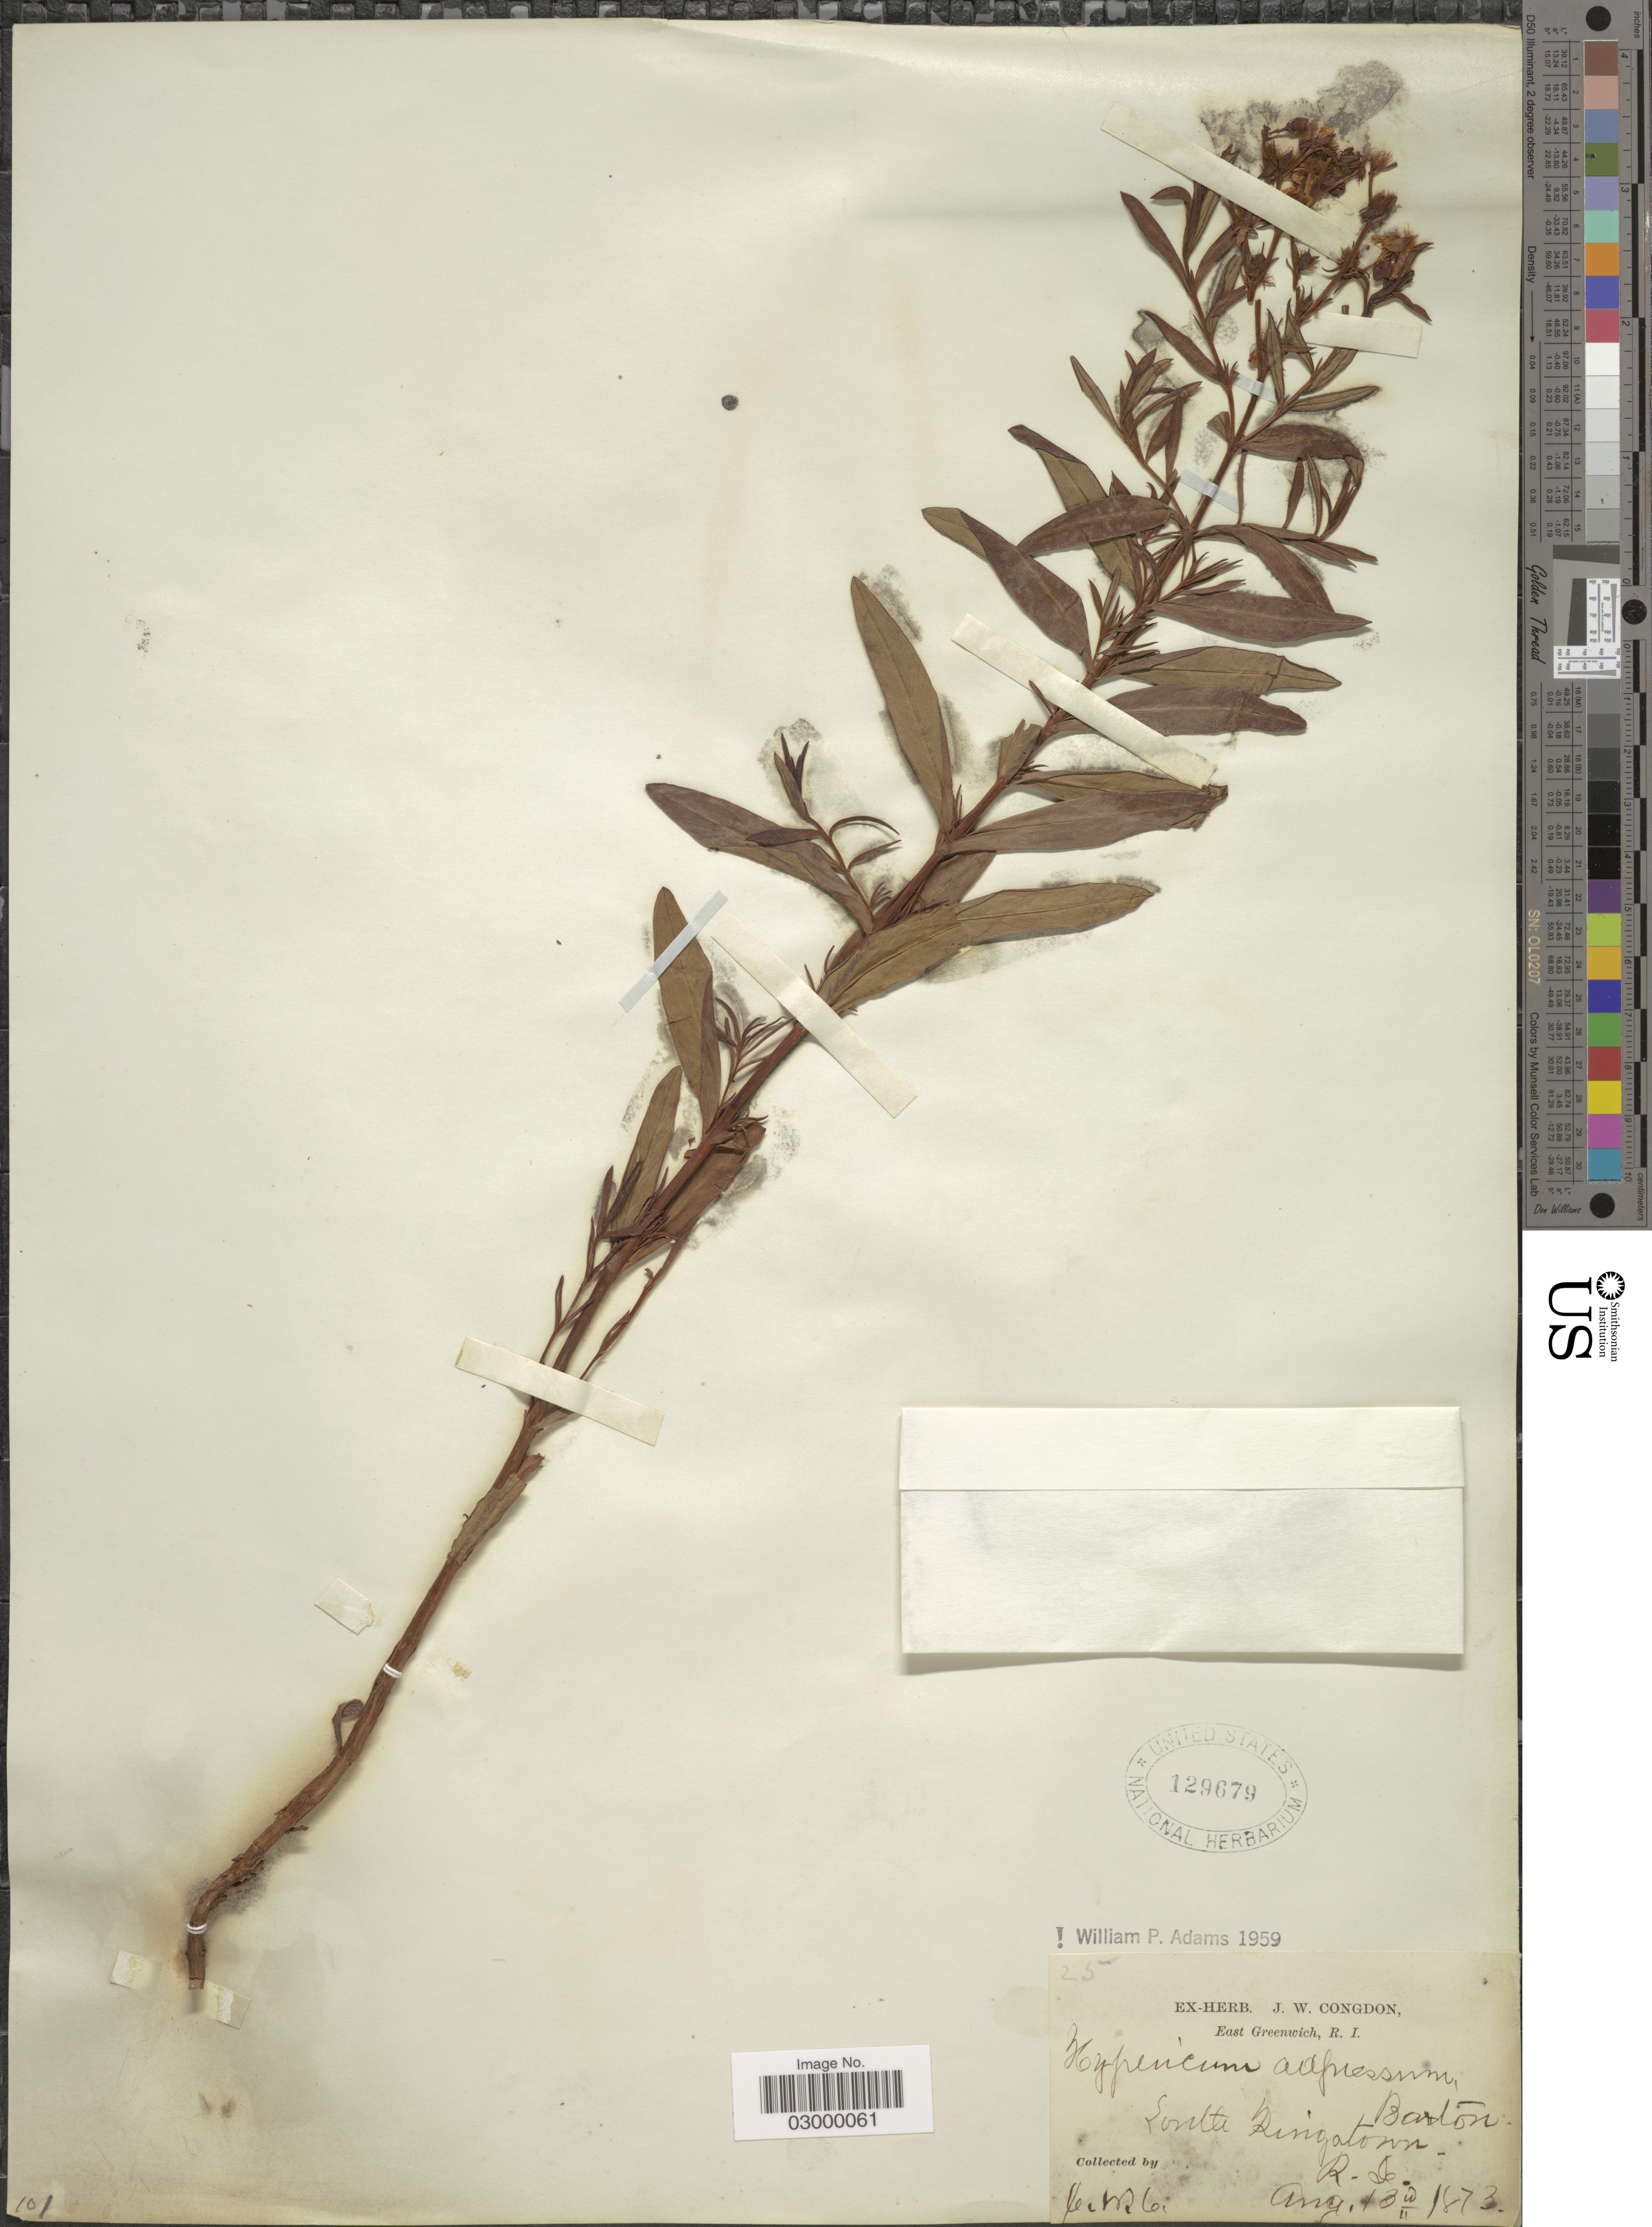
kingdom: Plantae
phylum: Tracheophyta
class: Magnoliopsida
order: Malpighiales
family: Hypericaceae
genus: Hypericum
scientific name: Hypericum adpressum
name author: W.P.C. Barton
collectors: J. W. Congdon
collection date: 1873-08-13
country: United States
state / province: Rhode Island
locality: Barton, South Kingstown.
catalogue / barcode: US 129679